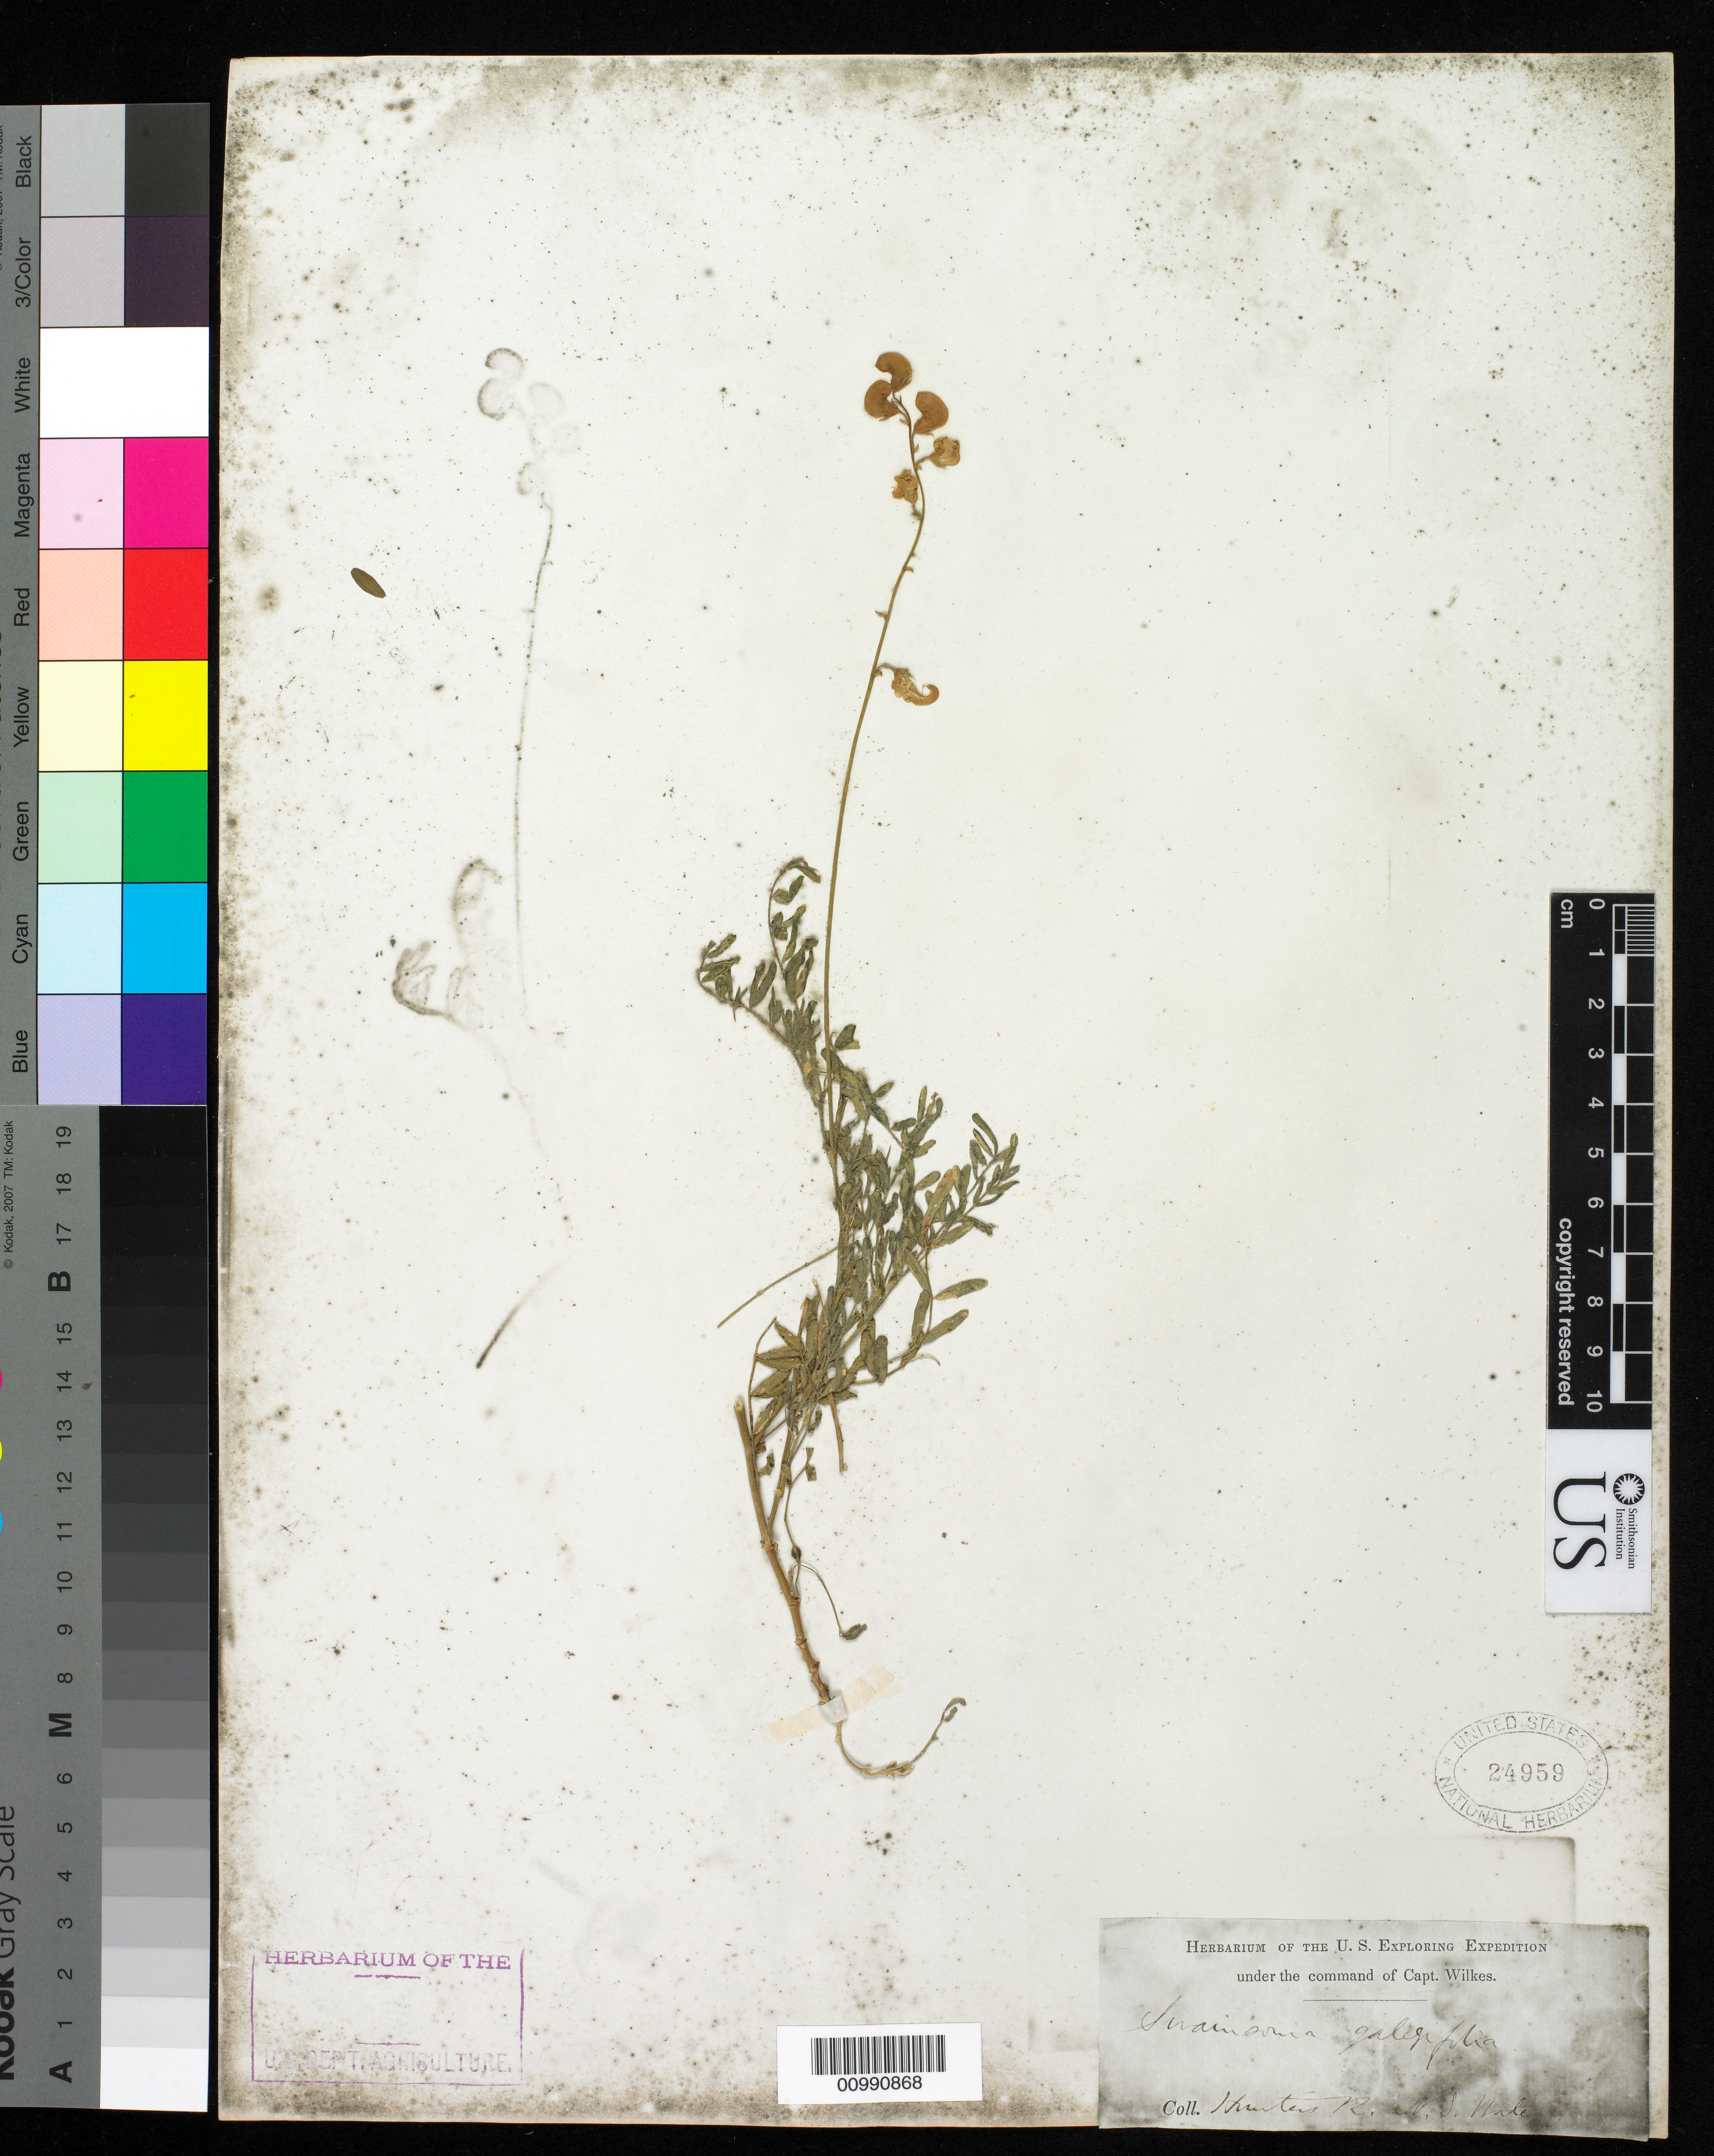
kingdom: Plantae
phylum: Tracheophyta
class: Magnoliopsida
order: Fabales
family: Fabaceae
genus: Swainsona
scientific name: Swainsona galegifolia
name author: (Andrews) R. Br.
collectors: Wilkes Explor. Exped.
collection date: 1838/1842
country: Australia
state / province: New South Wales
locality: Hunter's River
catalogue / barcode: US 24959